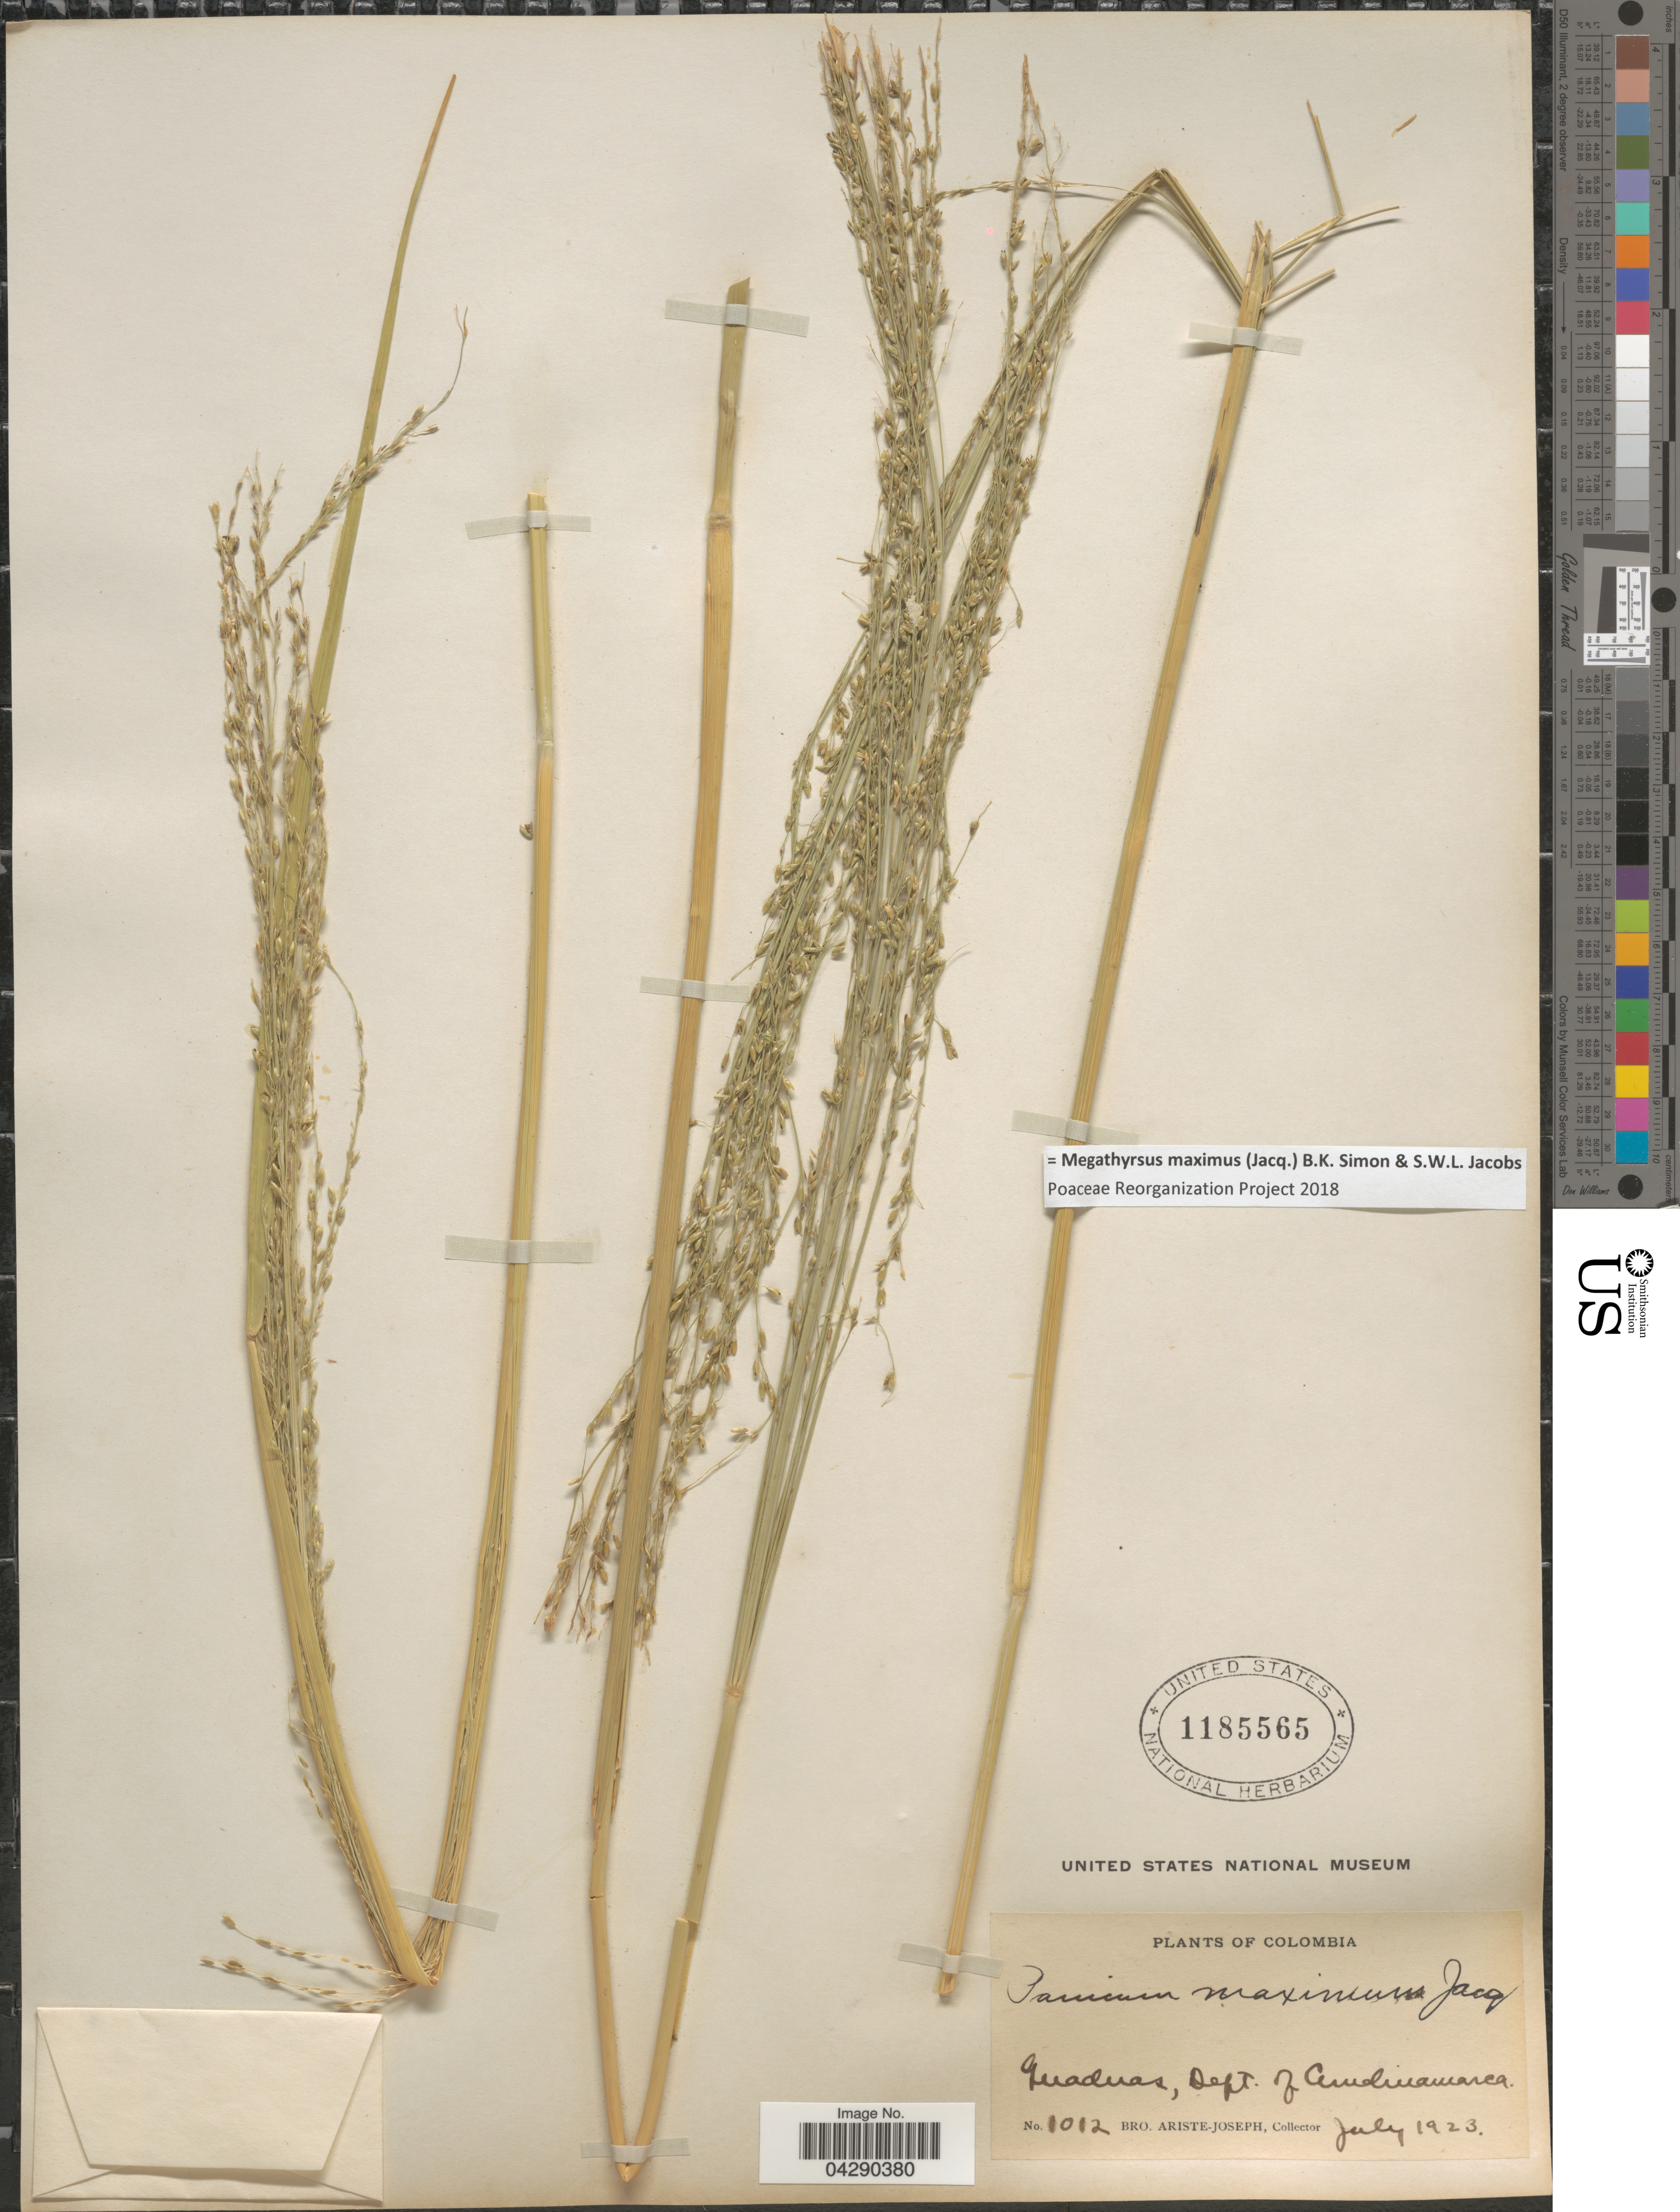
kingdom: Plantae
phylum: Tracheophyta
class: Liliopsida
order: Poales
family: Poaceae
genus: Megathyrsus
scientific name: Megathyrsus maximus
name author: (Jacq.) B.K. Simon & S.W.L. Jacobs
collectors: Bro. Ariste-Joseph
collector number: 1012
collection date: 1923-07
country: Colombia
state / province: Cundinamarca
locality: Guaduas, Dept. of Cundinamarca.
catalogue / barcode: US 1185565